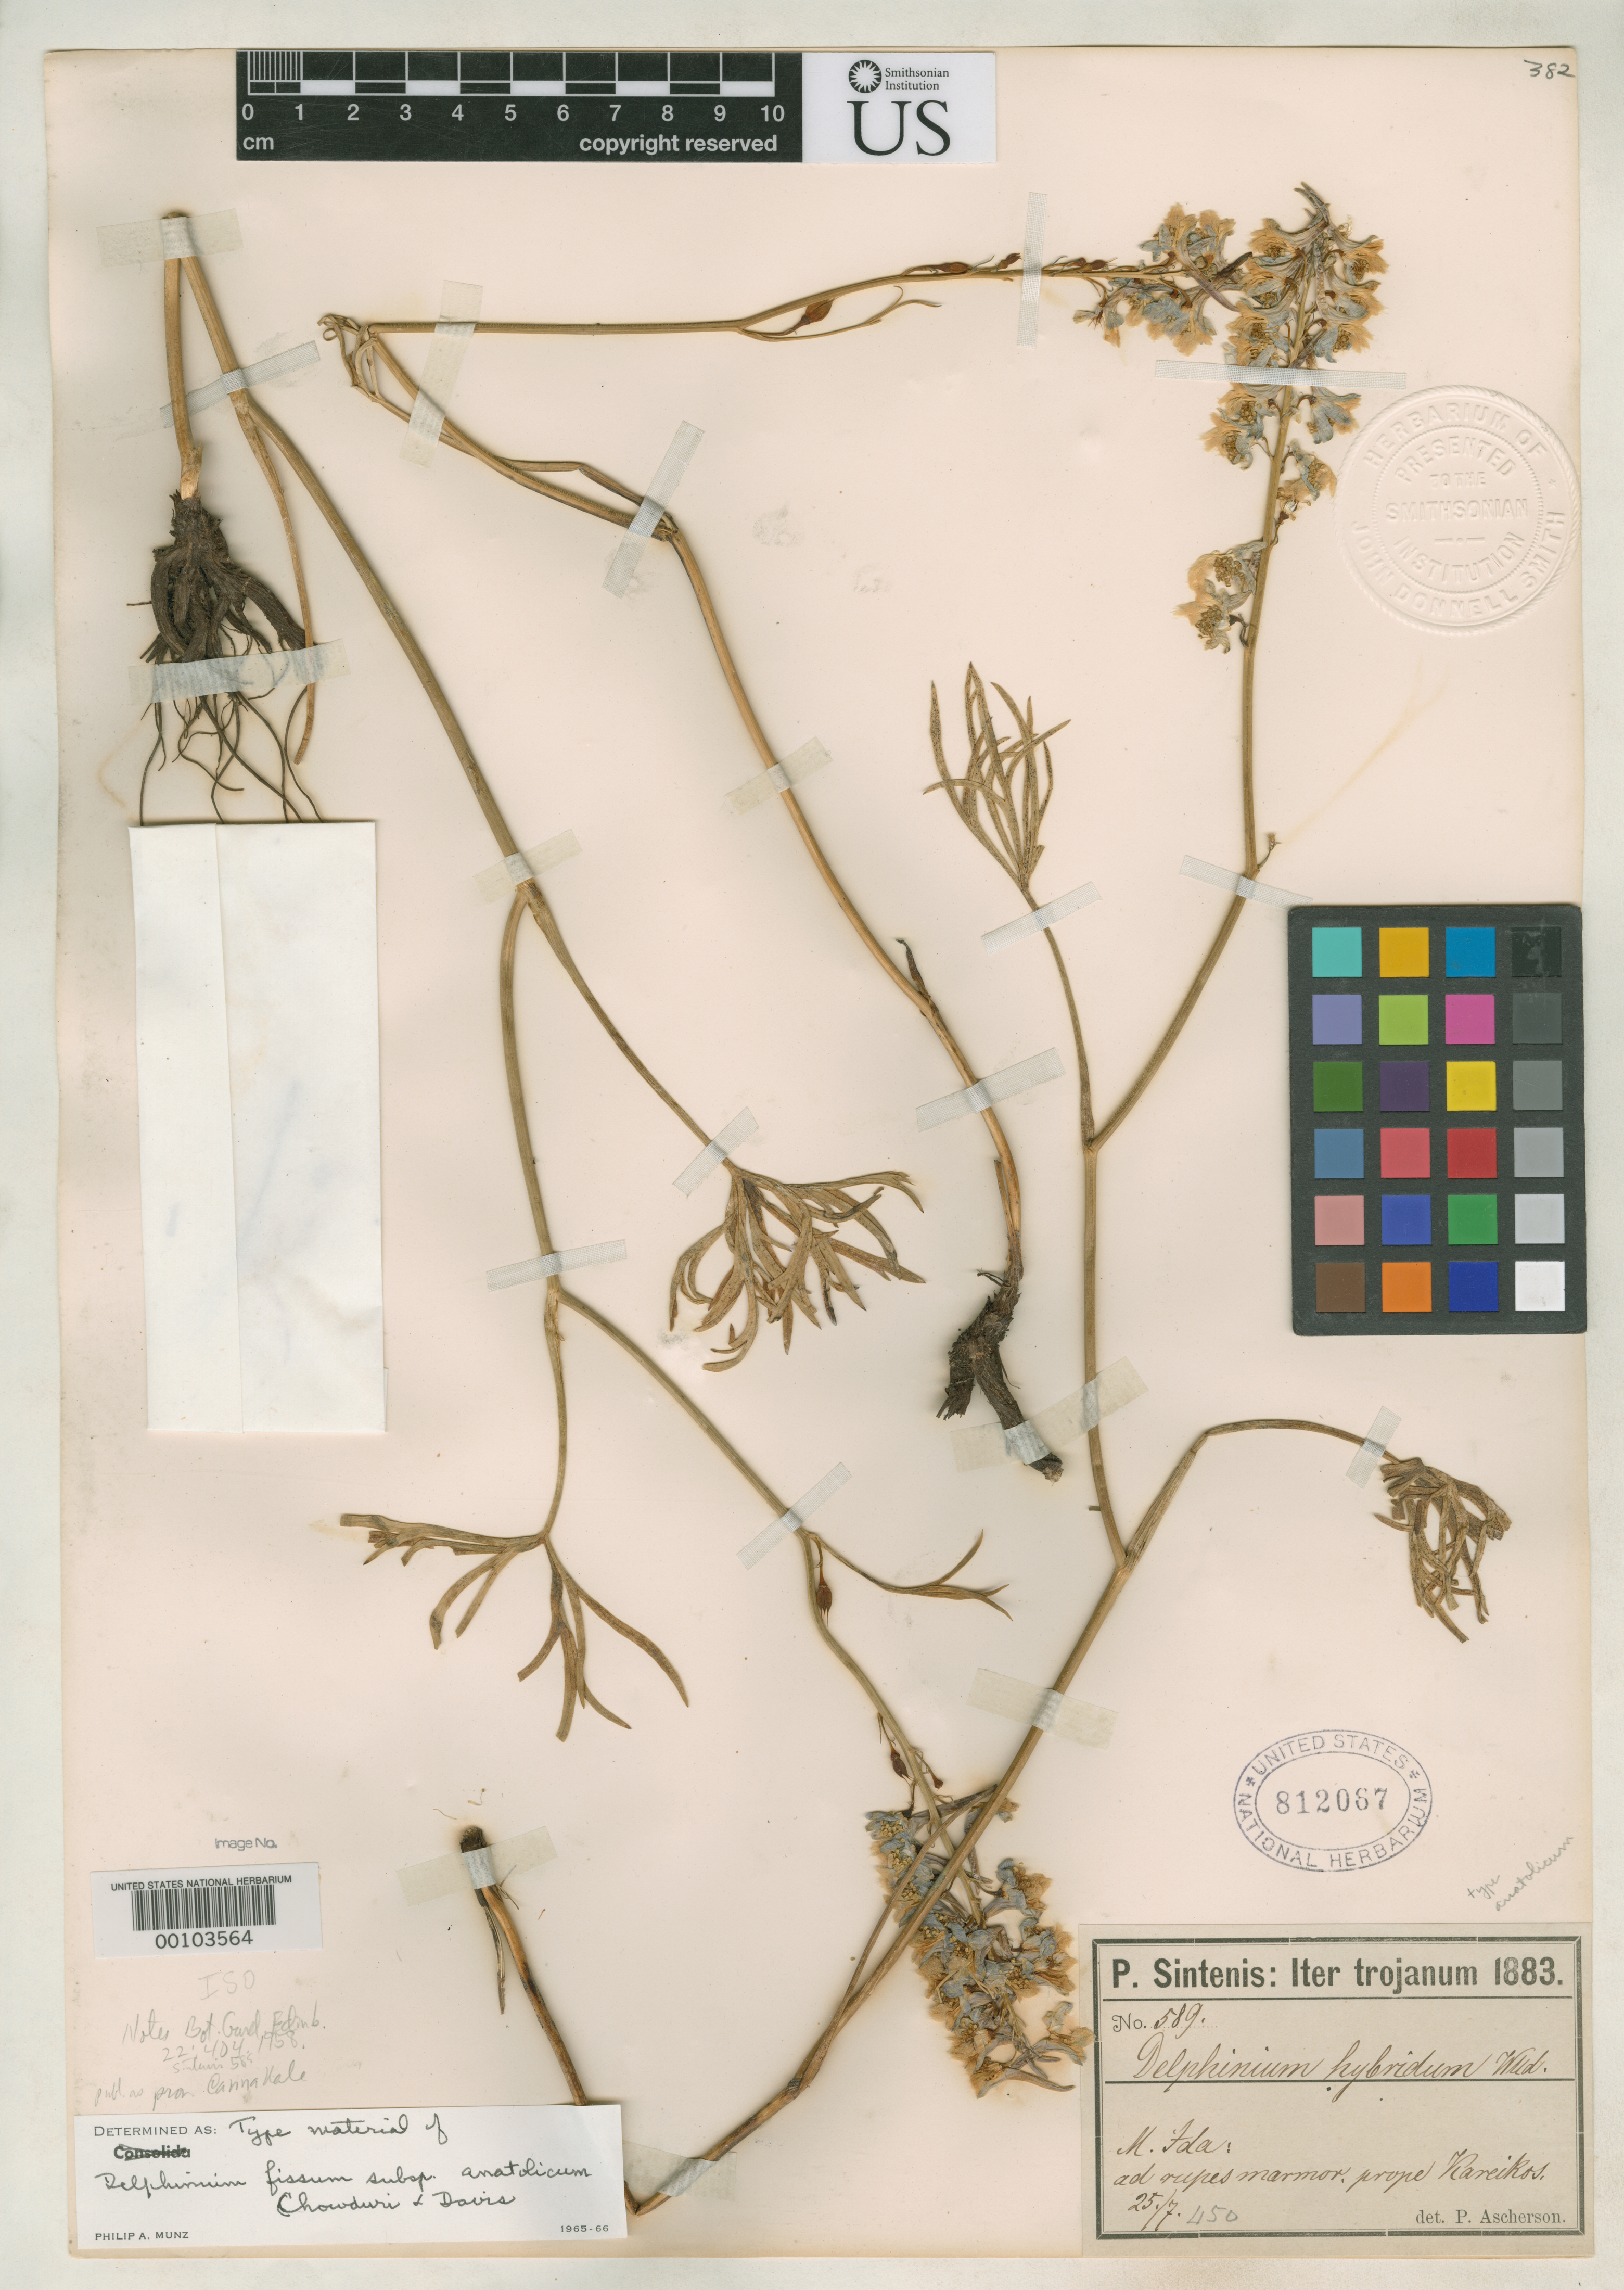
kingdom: Plantae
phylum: Tracheophyta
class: Magnoliopsida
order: Ranunculales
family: Ranunculaceae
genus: Delphinium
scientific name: Delphinium fissum subsp. anatolicum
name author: Chowdhuri & P.H. Davis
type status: Isotype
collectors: P. Sintenis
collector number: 589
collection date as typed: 25 Jul 1883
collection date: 1883-07-25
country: Turkey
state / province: Canakkale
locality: Mt. Ida, near Kareikos.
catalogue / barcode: US 812087